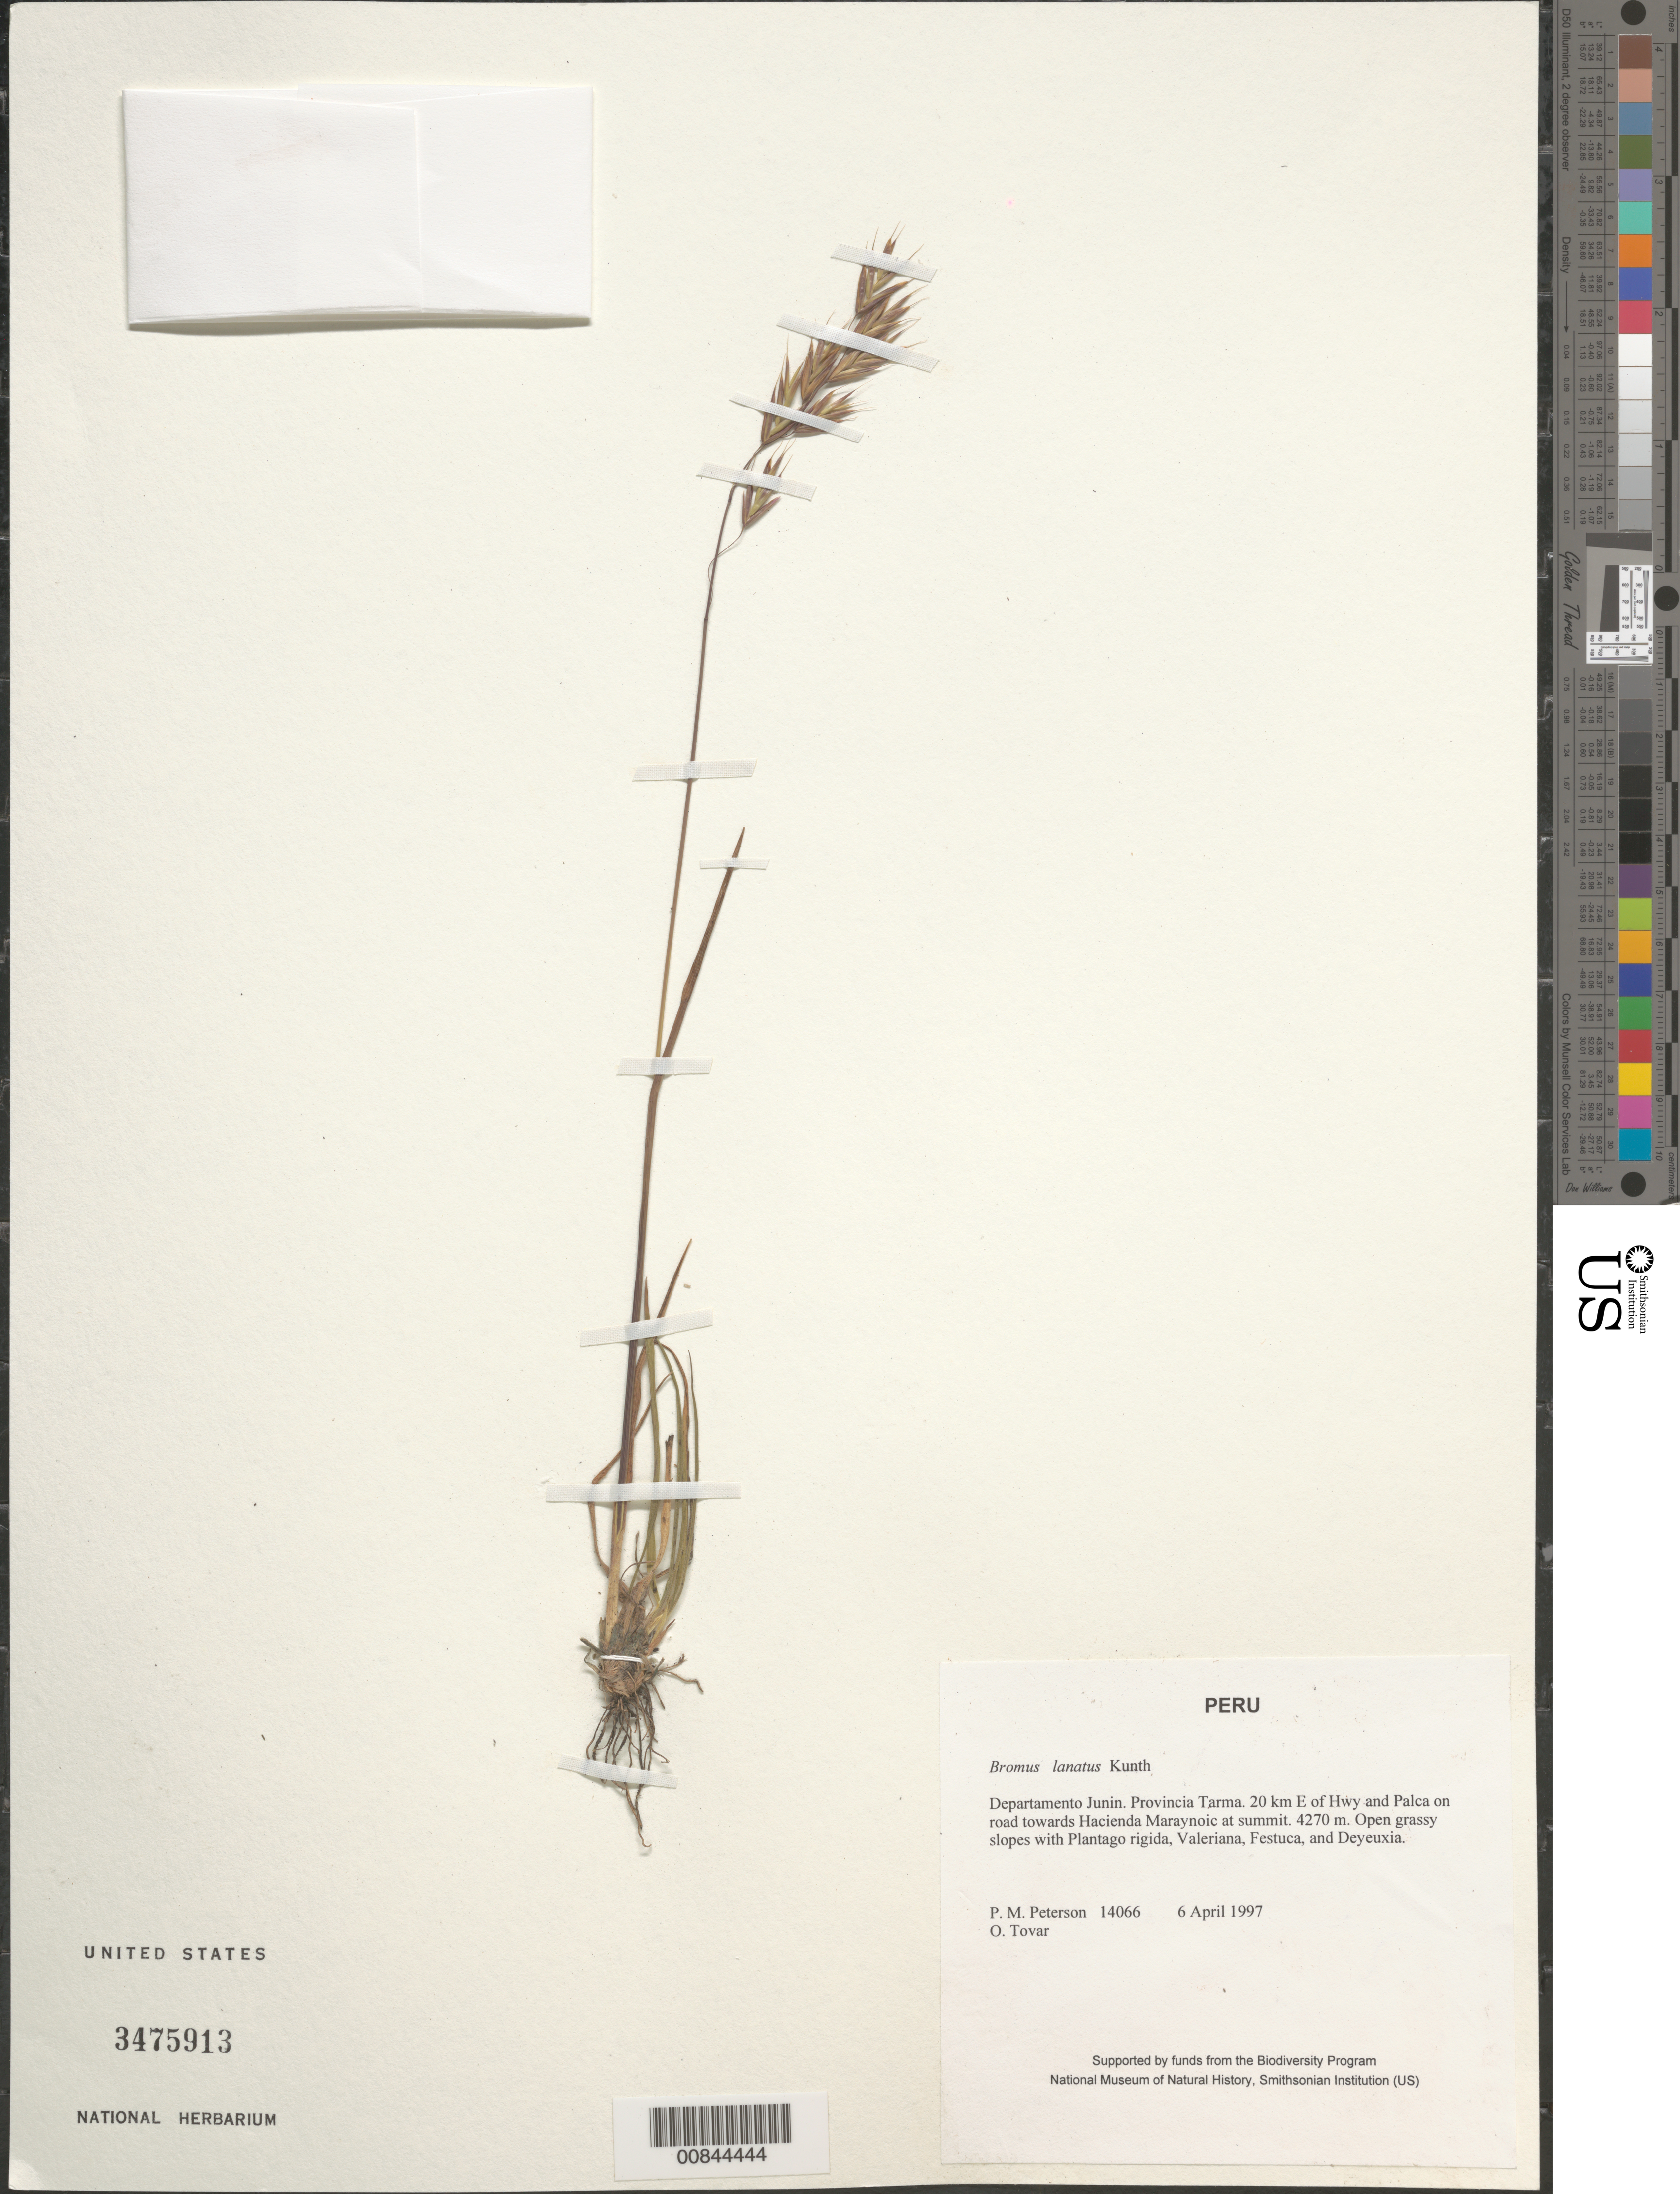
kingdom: Plantae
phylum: Tracheophyta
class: Liliopsida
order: Poales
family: Poaceae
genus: Bromus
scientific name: Bromus lanatus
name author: Kunth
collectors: P. M. Peterson & Ó. Tovar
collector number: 14066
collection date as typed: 06 Apr 1997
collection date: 1997-04-06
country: Peru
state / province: Junín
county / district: Tarma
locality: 20 km E of Hwy and Palca on road towards Hacienda Maraynoic at summit.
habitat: Open grassy slopes with Plantago rigida, Valeriana, Festuca, and Deyeuxia.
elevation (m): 4270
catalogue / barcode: US 3475913